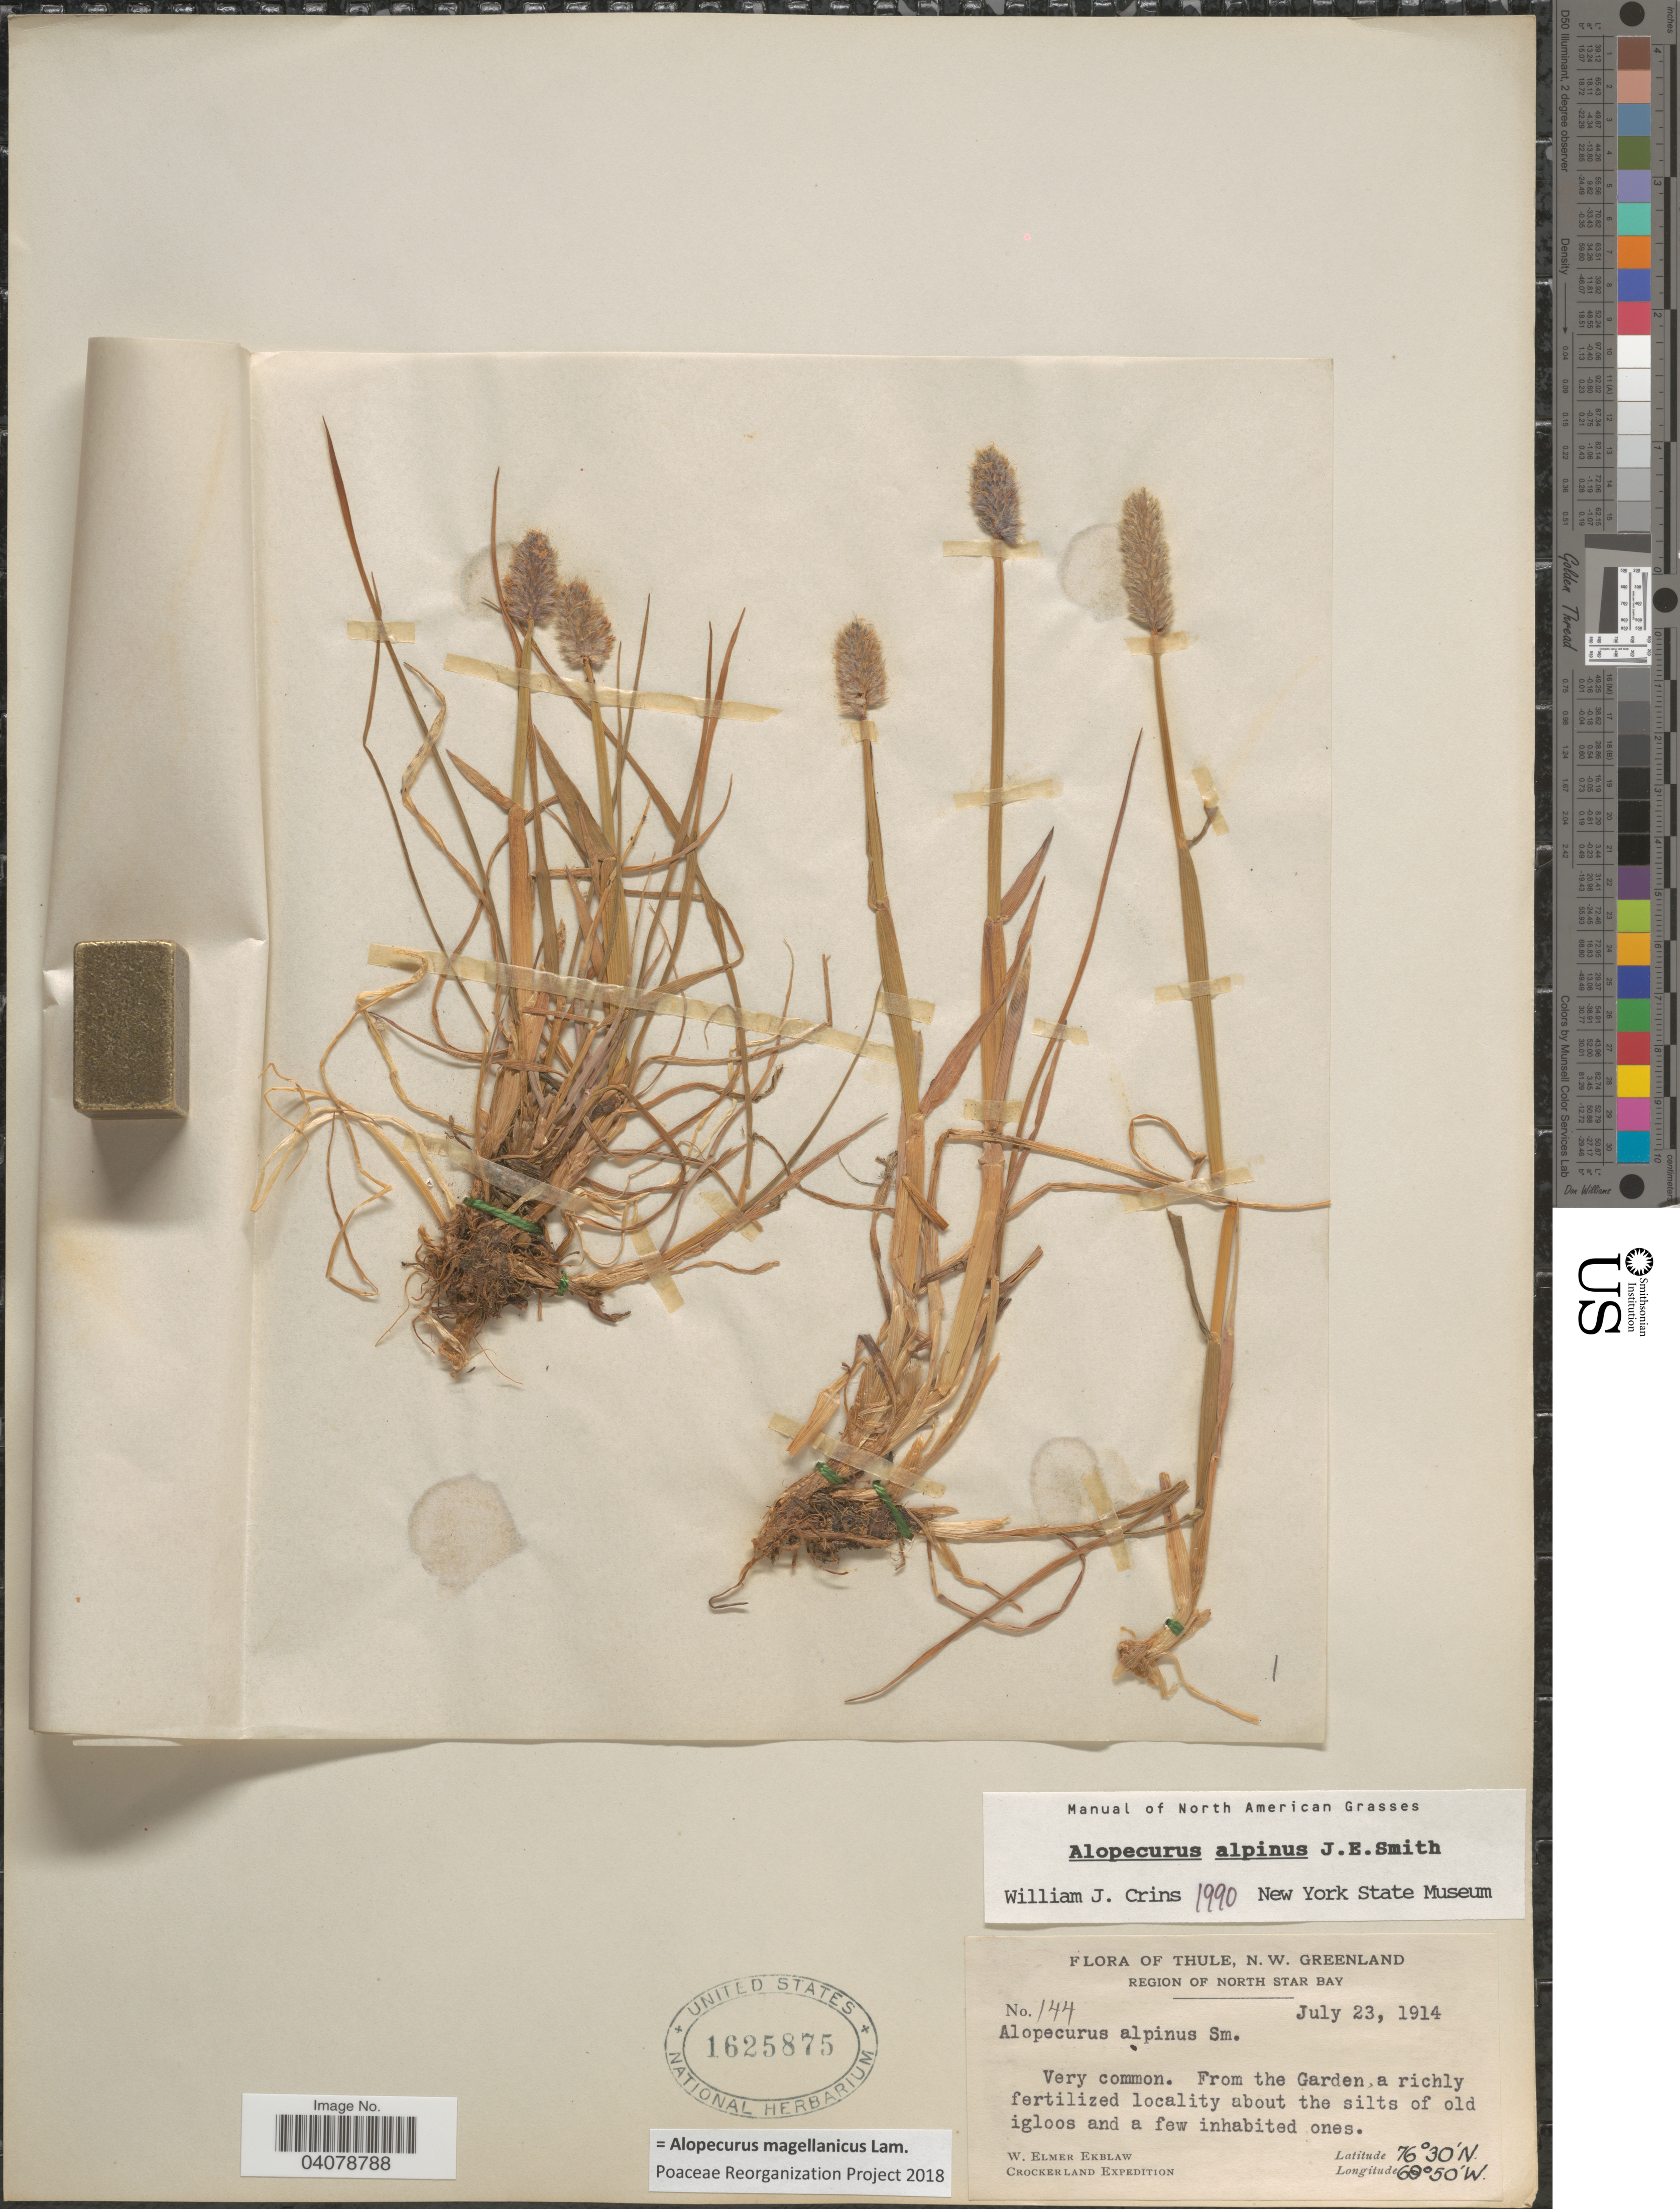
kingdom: Plantae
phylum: Tracheophyta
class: Liliopsida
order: Poales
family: Poaceae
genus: Alopecurus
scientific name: Alopecurus magellanicus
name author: Lam.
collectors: W. Ekblaw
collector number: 144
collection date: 1914-07-23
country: Greenland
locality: Thule, N.W. Greenland. Region of North Star Bay. Crockerland Expedition.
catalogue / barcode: US 1625875